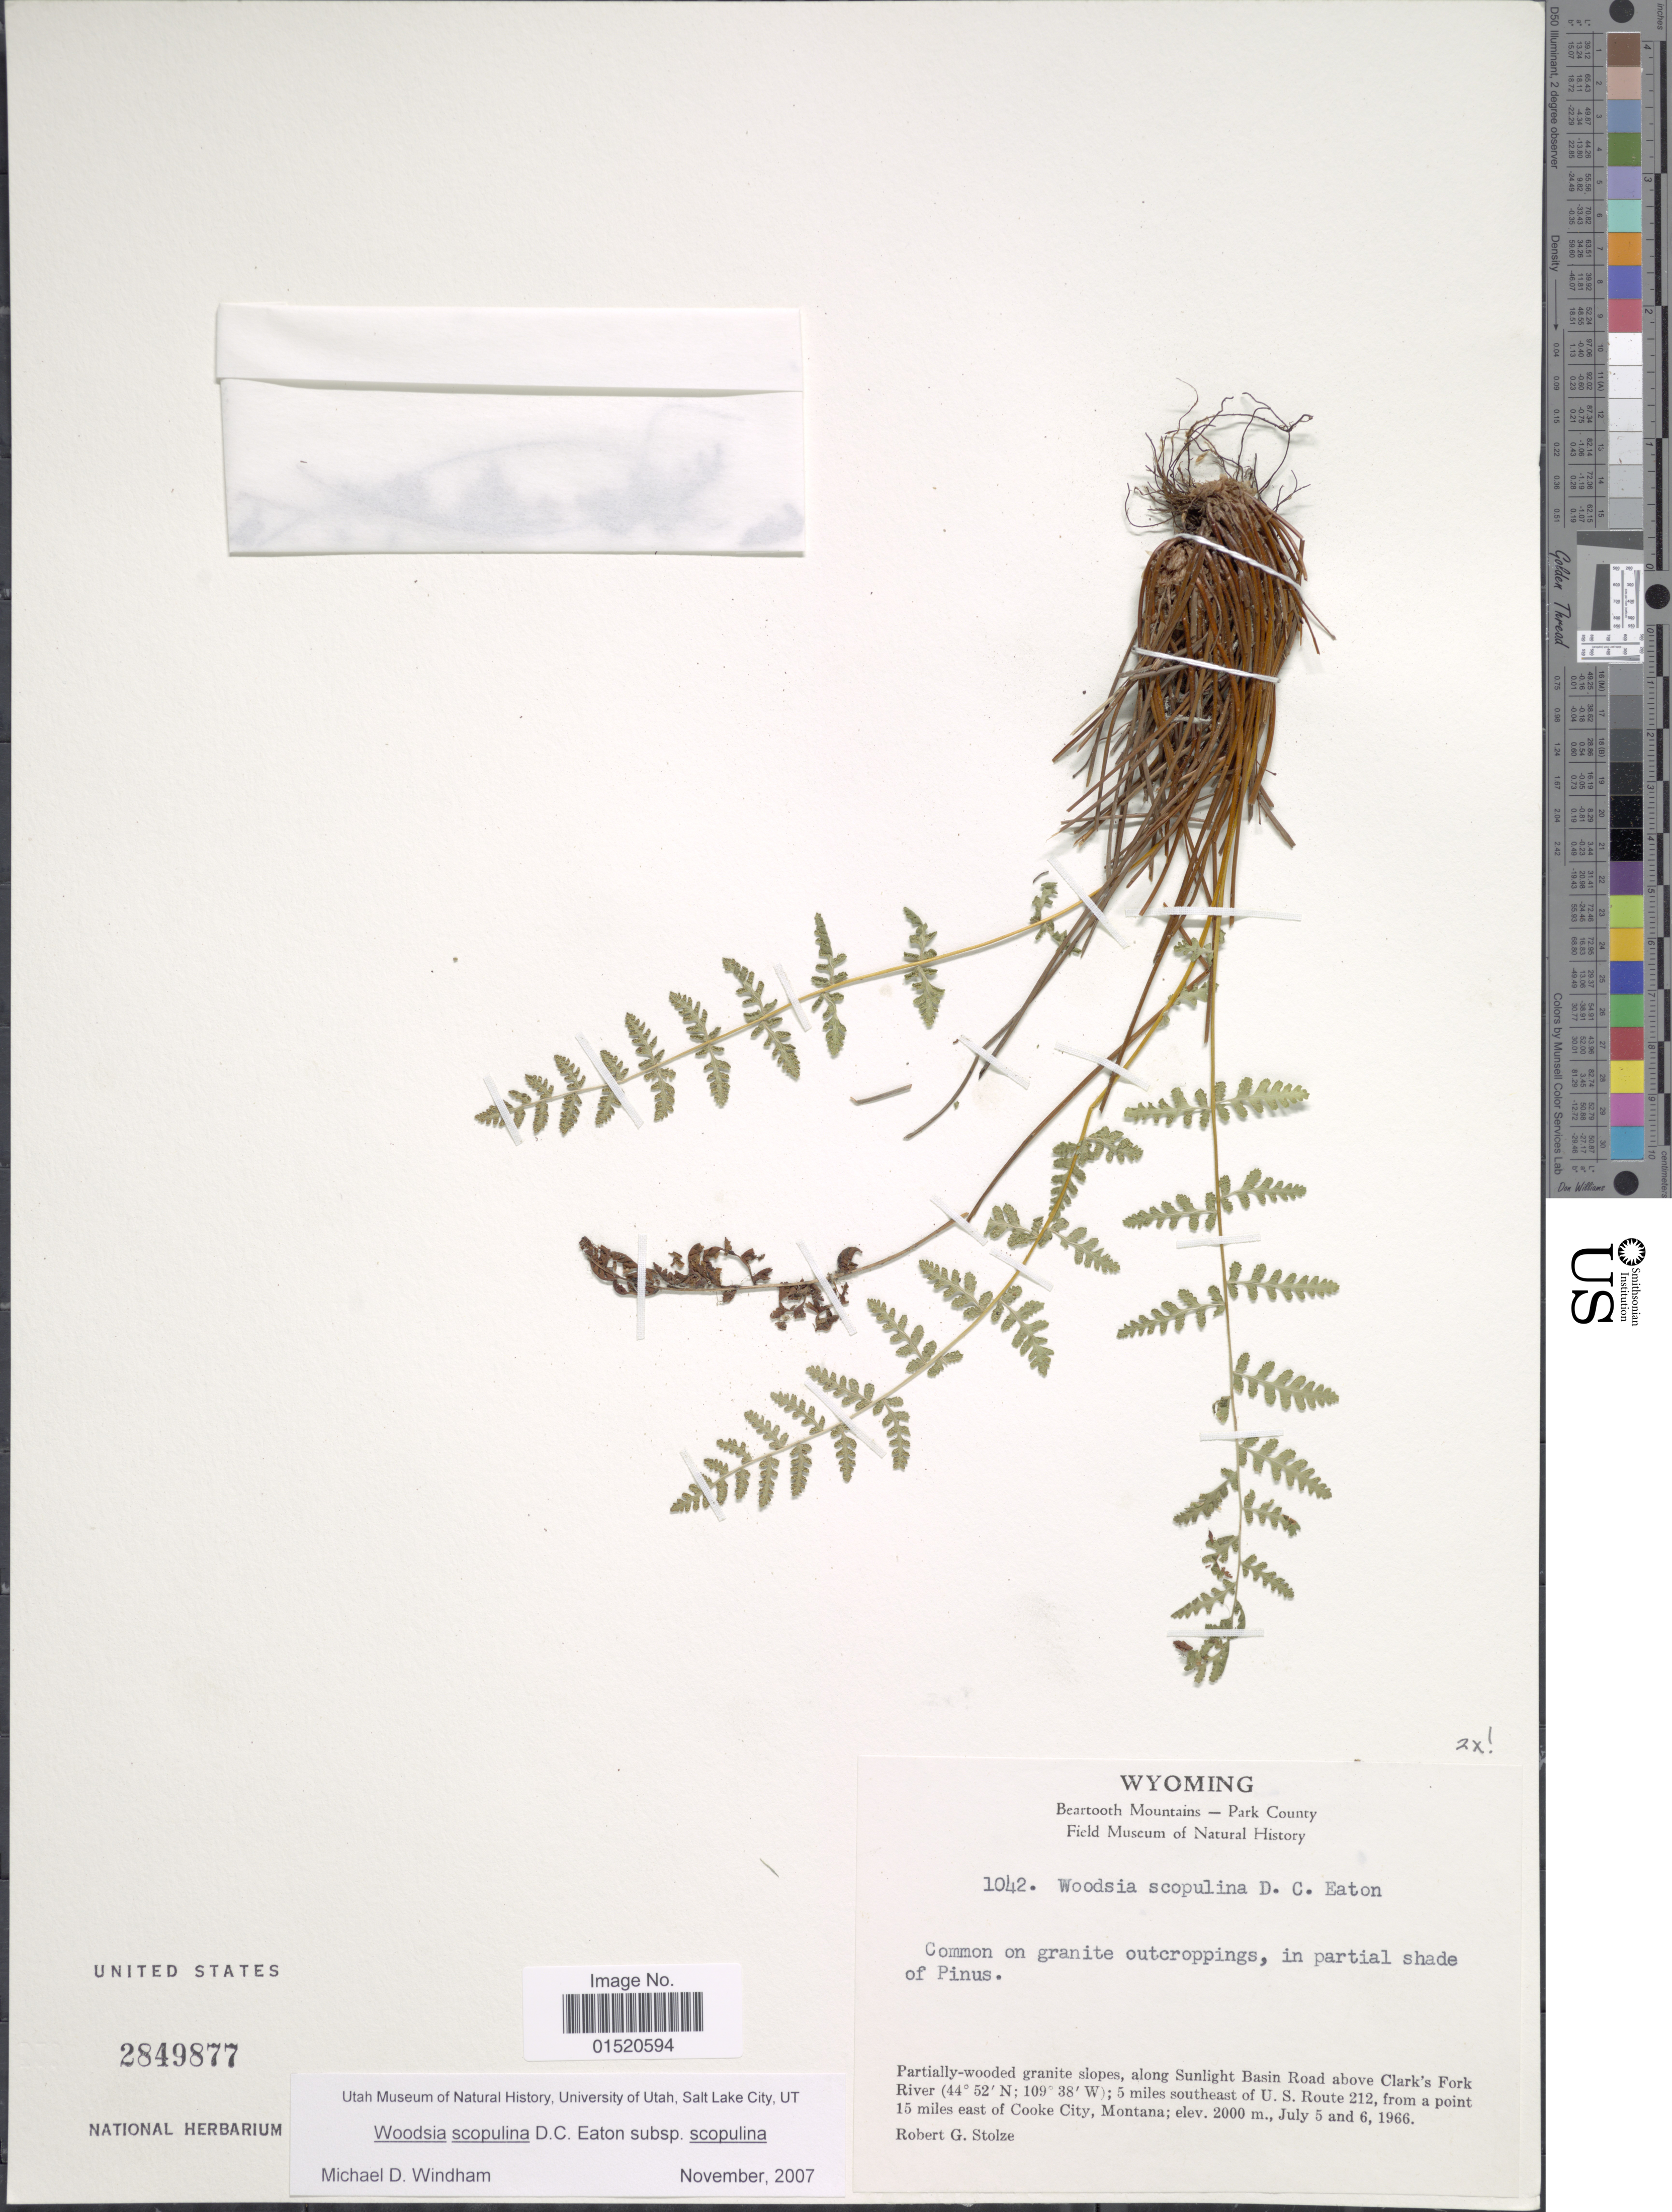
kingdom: Plantae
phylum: Tracheophyta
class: Polypodiopsida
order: Polypodiales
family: Woodsiaceae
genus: Woodsia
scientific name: Woodsia scopulina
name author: D.C. Eaton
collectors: R. G. Stolze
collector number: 1042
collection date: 1966-07-05/1966-07-06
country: United States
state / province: Wyoming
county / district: Park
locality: Along Sunlight Basin Road above Clark's Fork River; 5 miles southeast of U.S. Route 212, from a point 15 miles east of Cooke City, Montana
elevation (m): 2000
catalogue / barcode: US 2849877